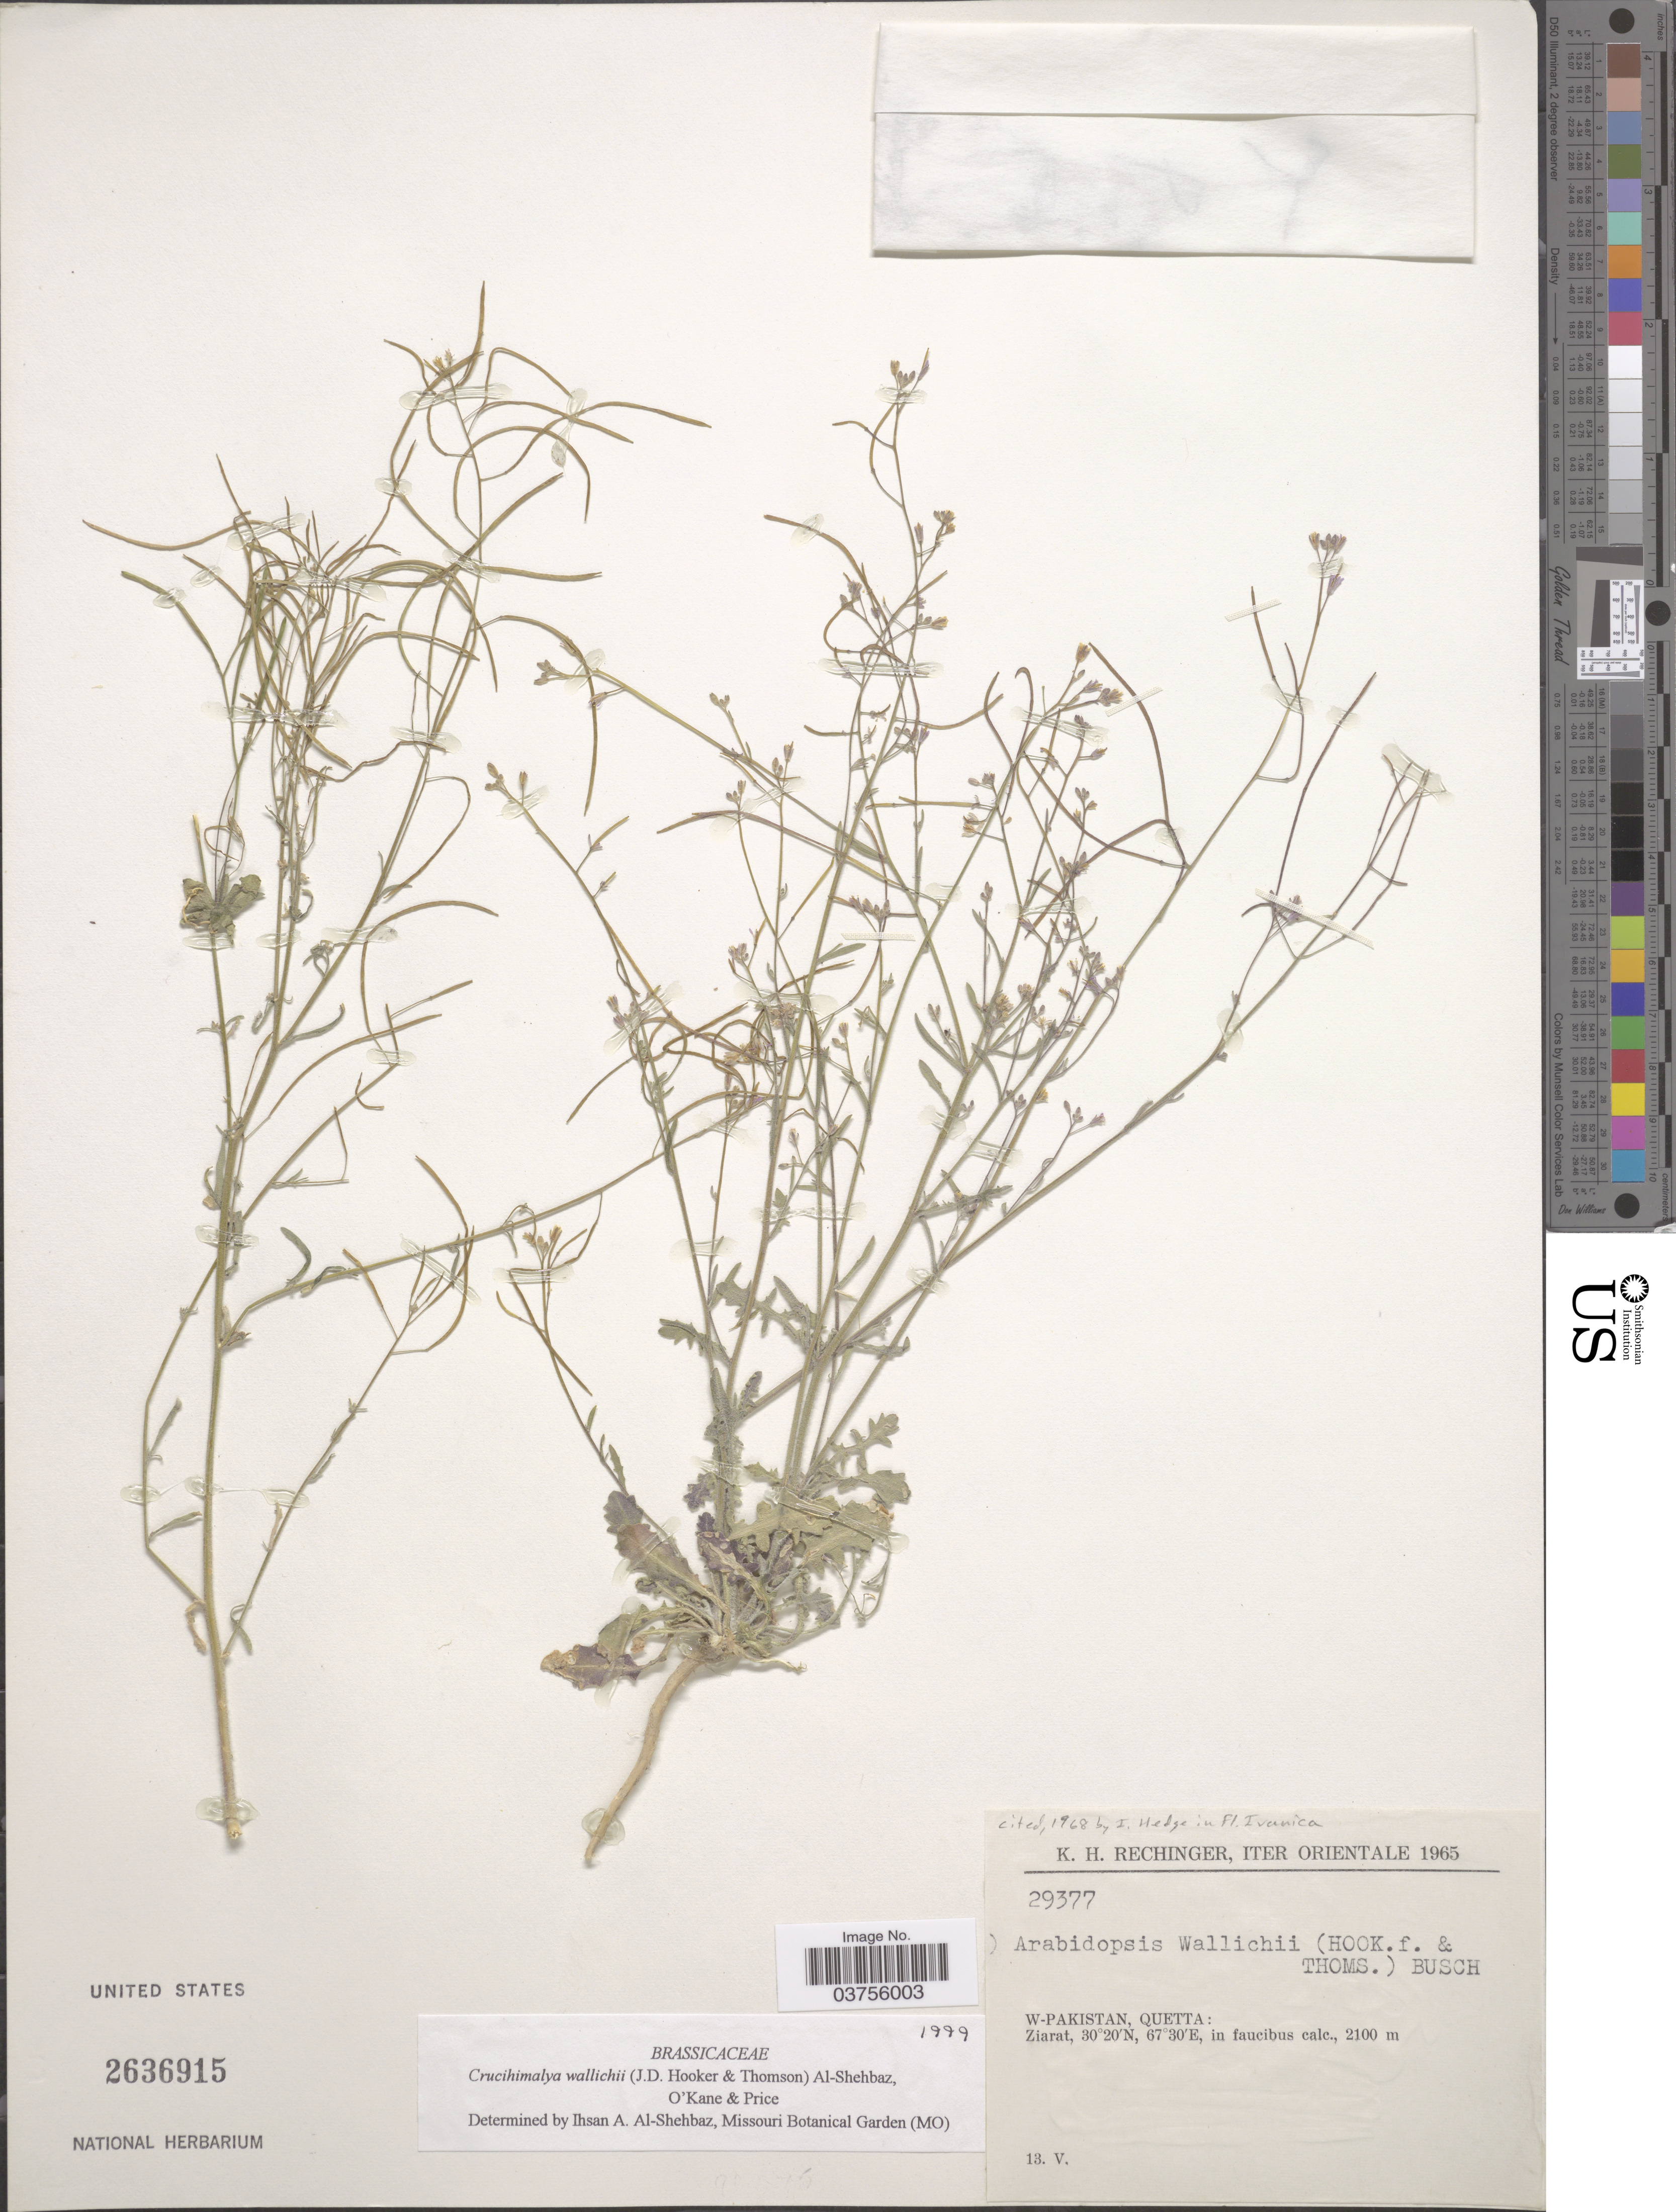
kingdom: Plantae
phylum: Tracheophyta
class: Magnoliopsida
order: Brassicales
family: Brassicaceae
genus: Crucihimalaya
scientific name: Crucihimalaya wallichii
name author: (Hook. f. & Thomson) Al-Shehbaz et al.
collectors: K. H. Rechinger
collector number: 29377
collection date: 1965-05-13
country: Pakistan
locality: Iter Orientale. W-Pakistan, Quetta: Ziarat.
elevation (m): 2100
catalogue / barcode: US 2636915